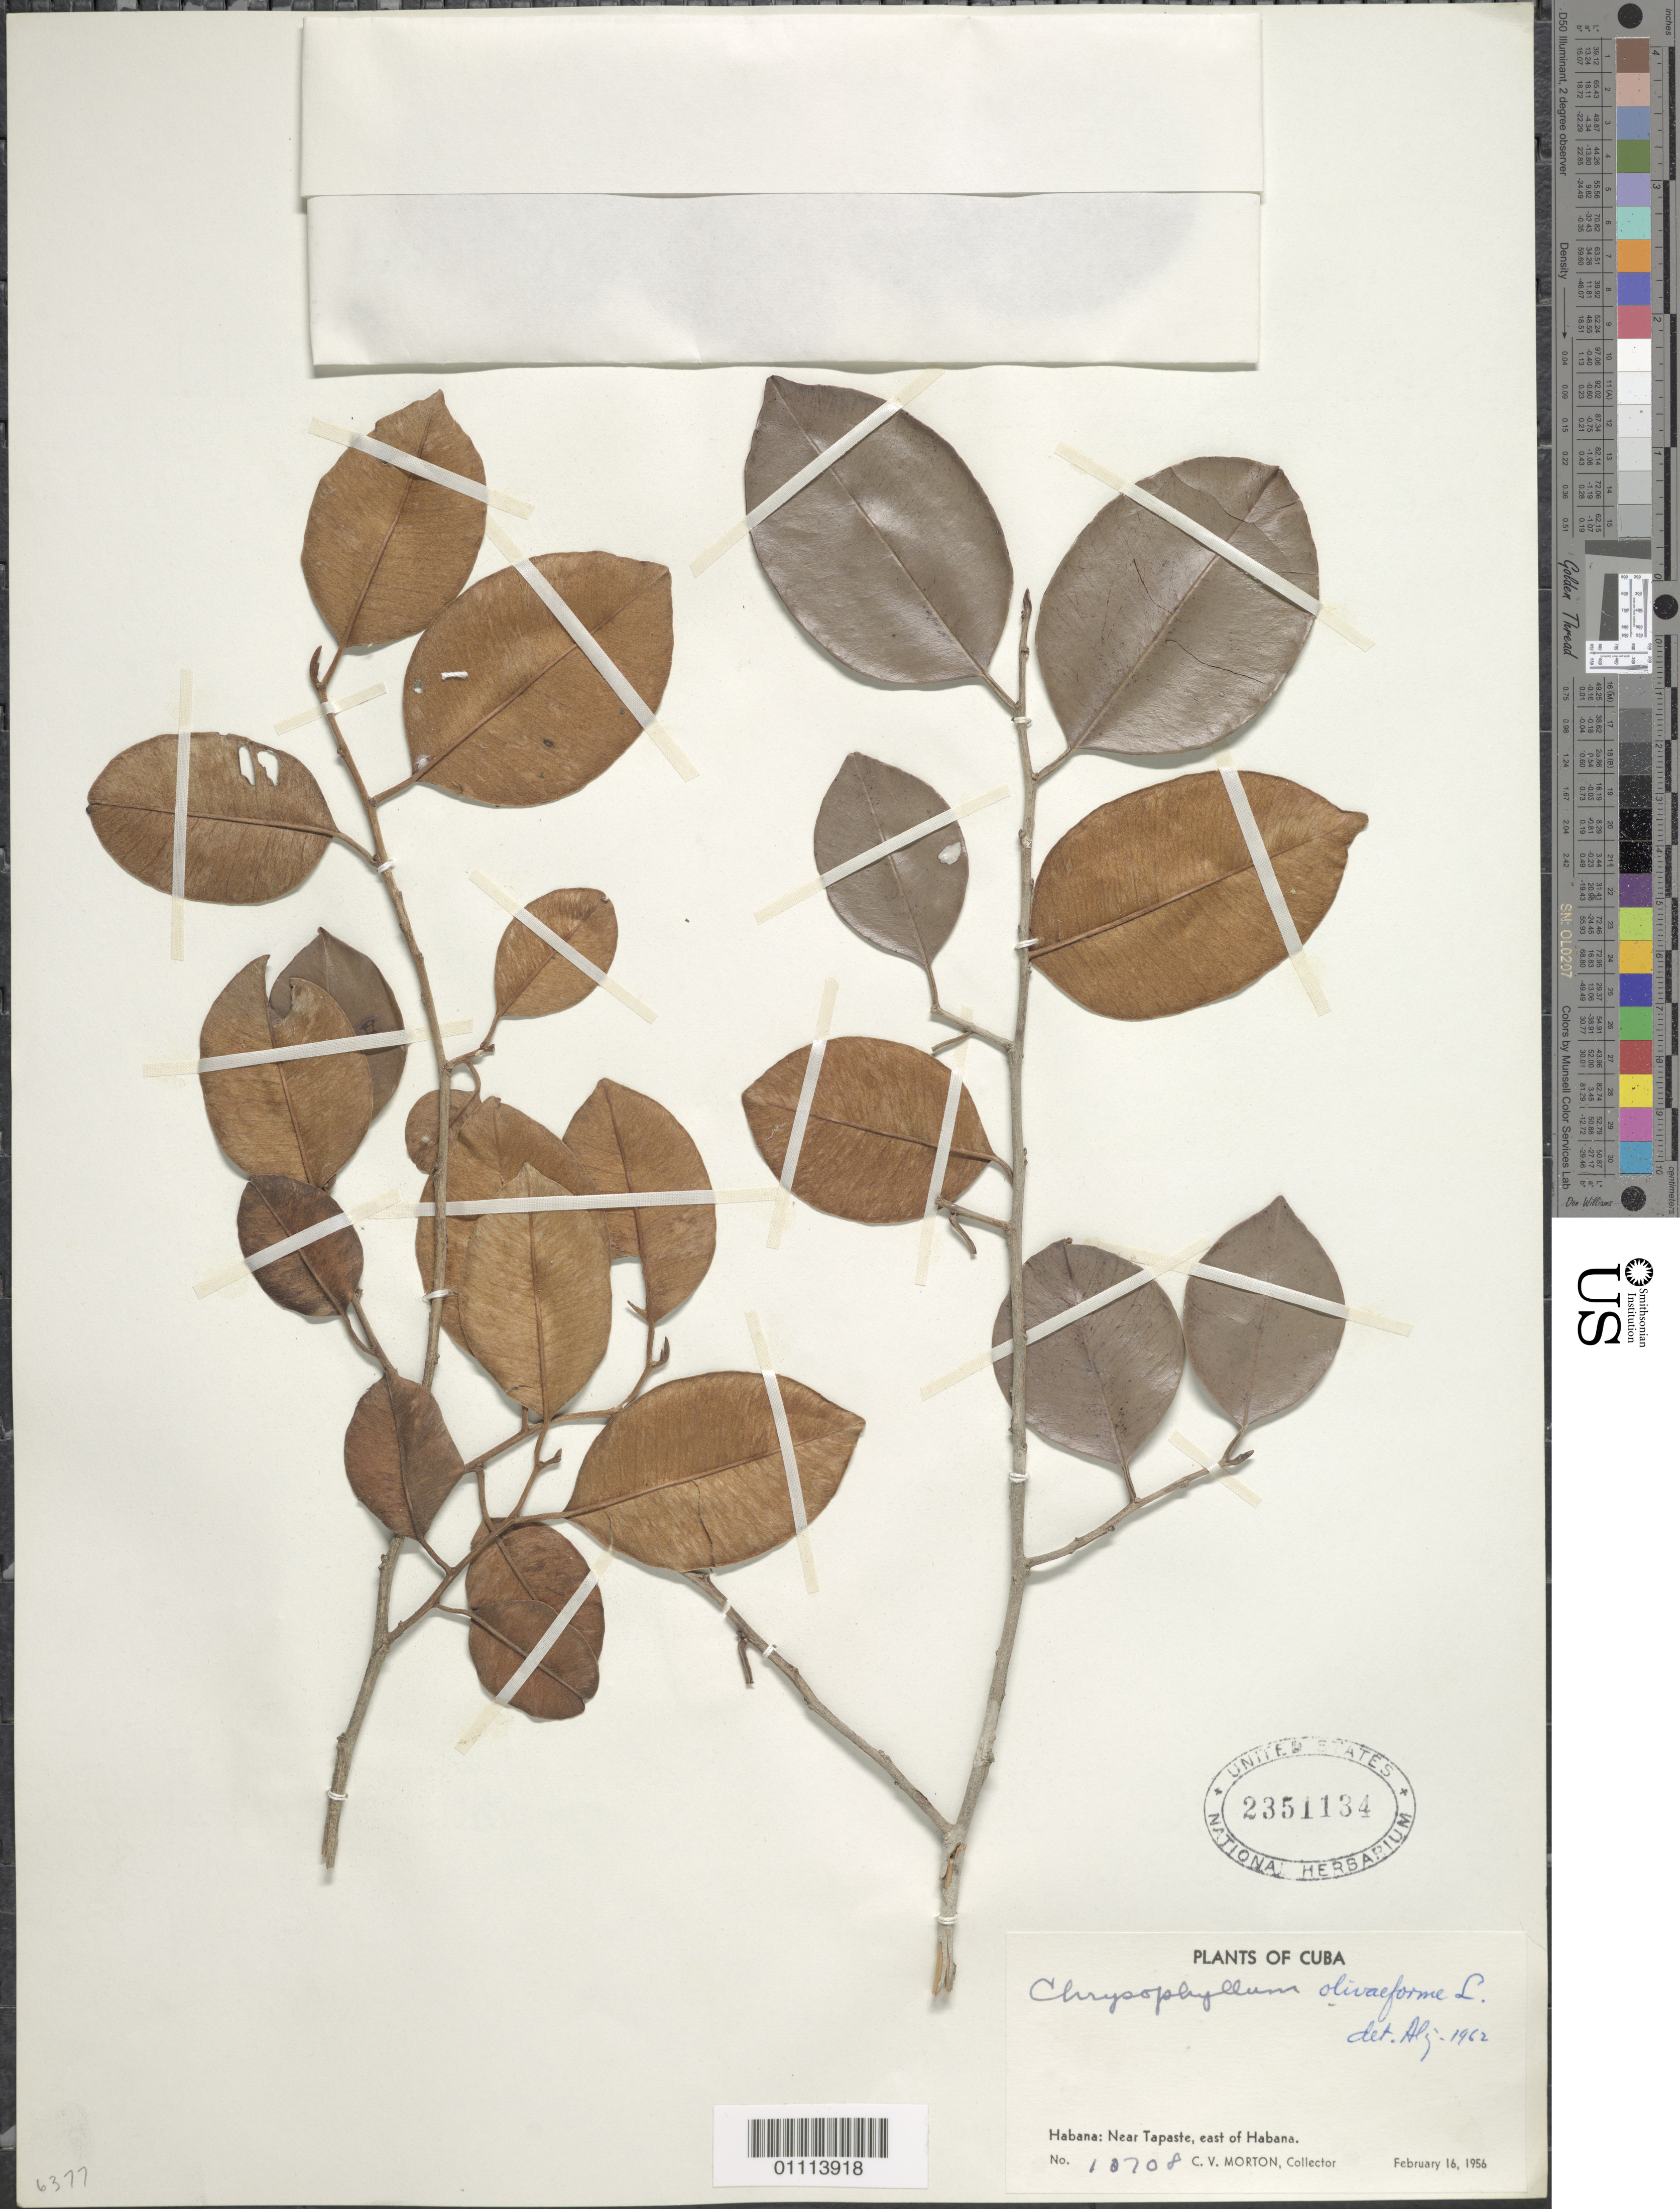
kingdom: Plantae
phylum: Tracheophyta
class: Magnoliopsida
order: Ericales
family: Sapotaceae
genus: Chrysophyllum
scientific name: Chrysophyllum oliviforme var. typicum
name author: Cronq.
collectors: C. V. Morton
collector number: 12708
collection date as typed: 16 Feb 1956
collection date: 1956-02-16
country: Cuba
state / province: La Habana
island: Cuba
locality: Habana: Near Tapaste, E of Habana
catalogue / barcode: US 2351134